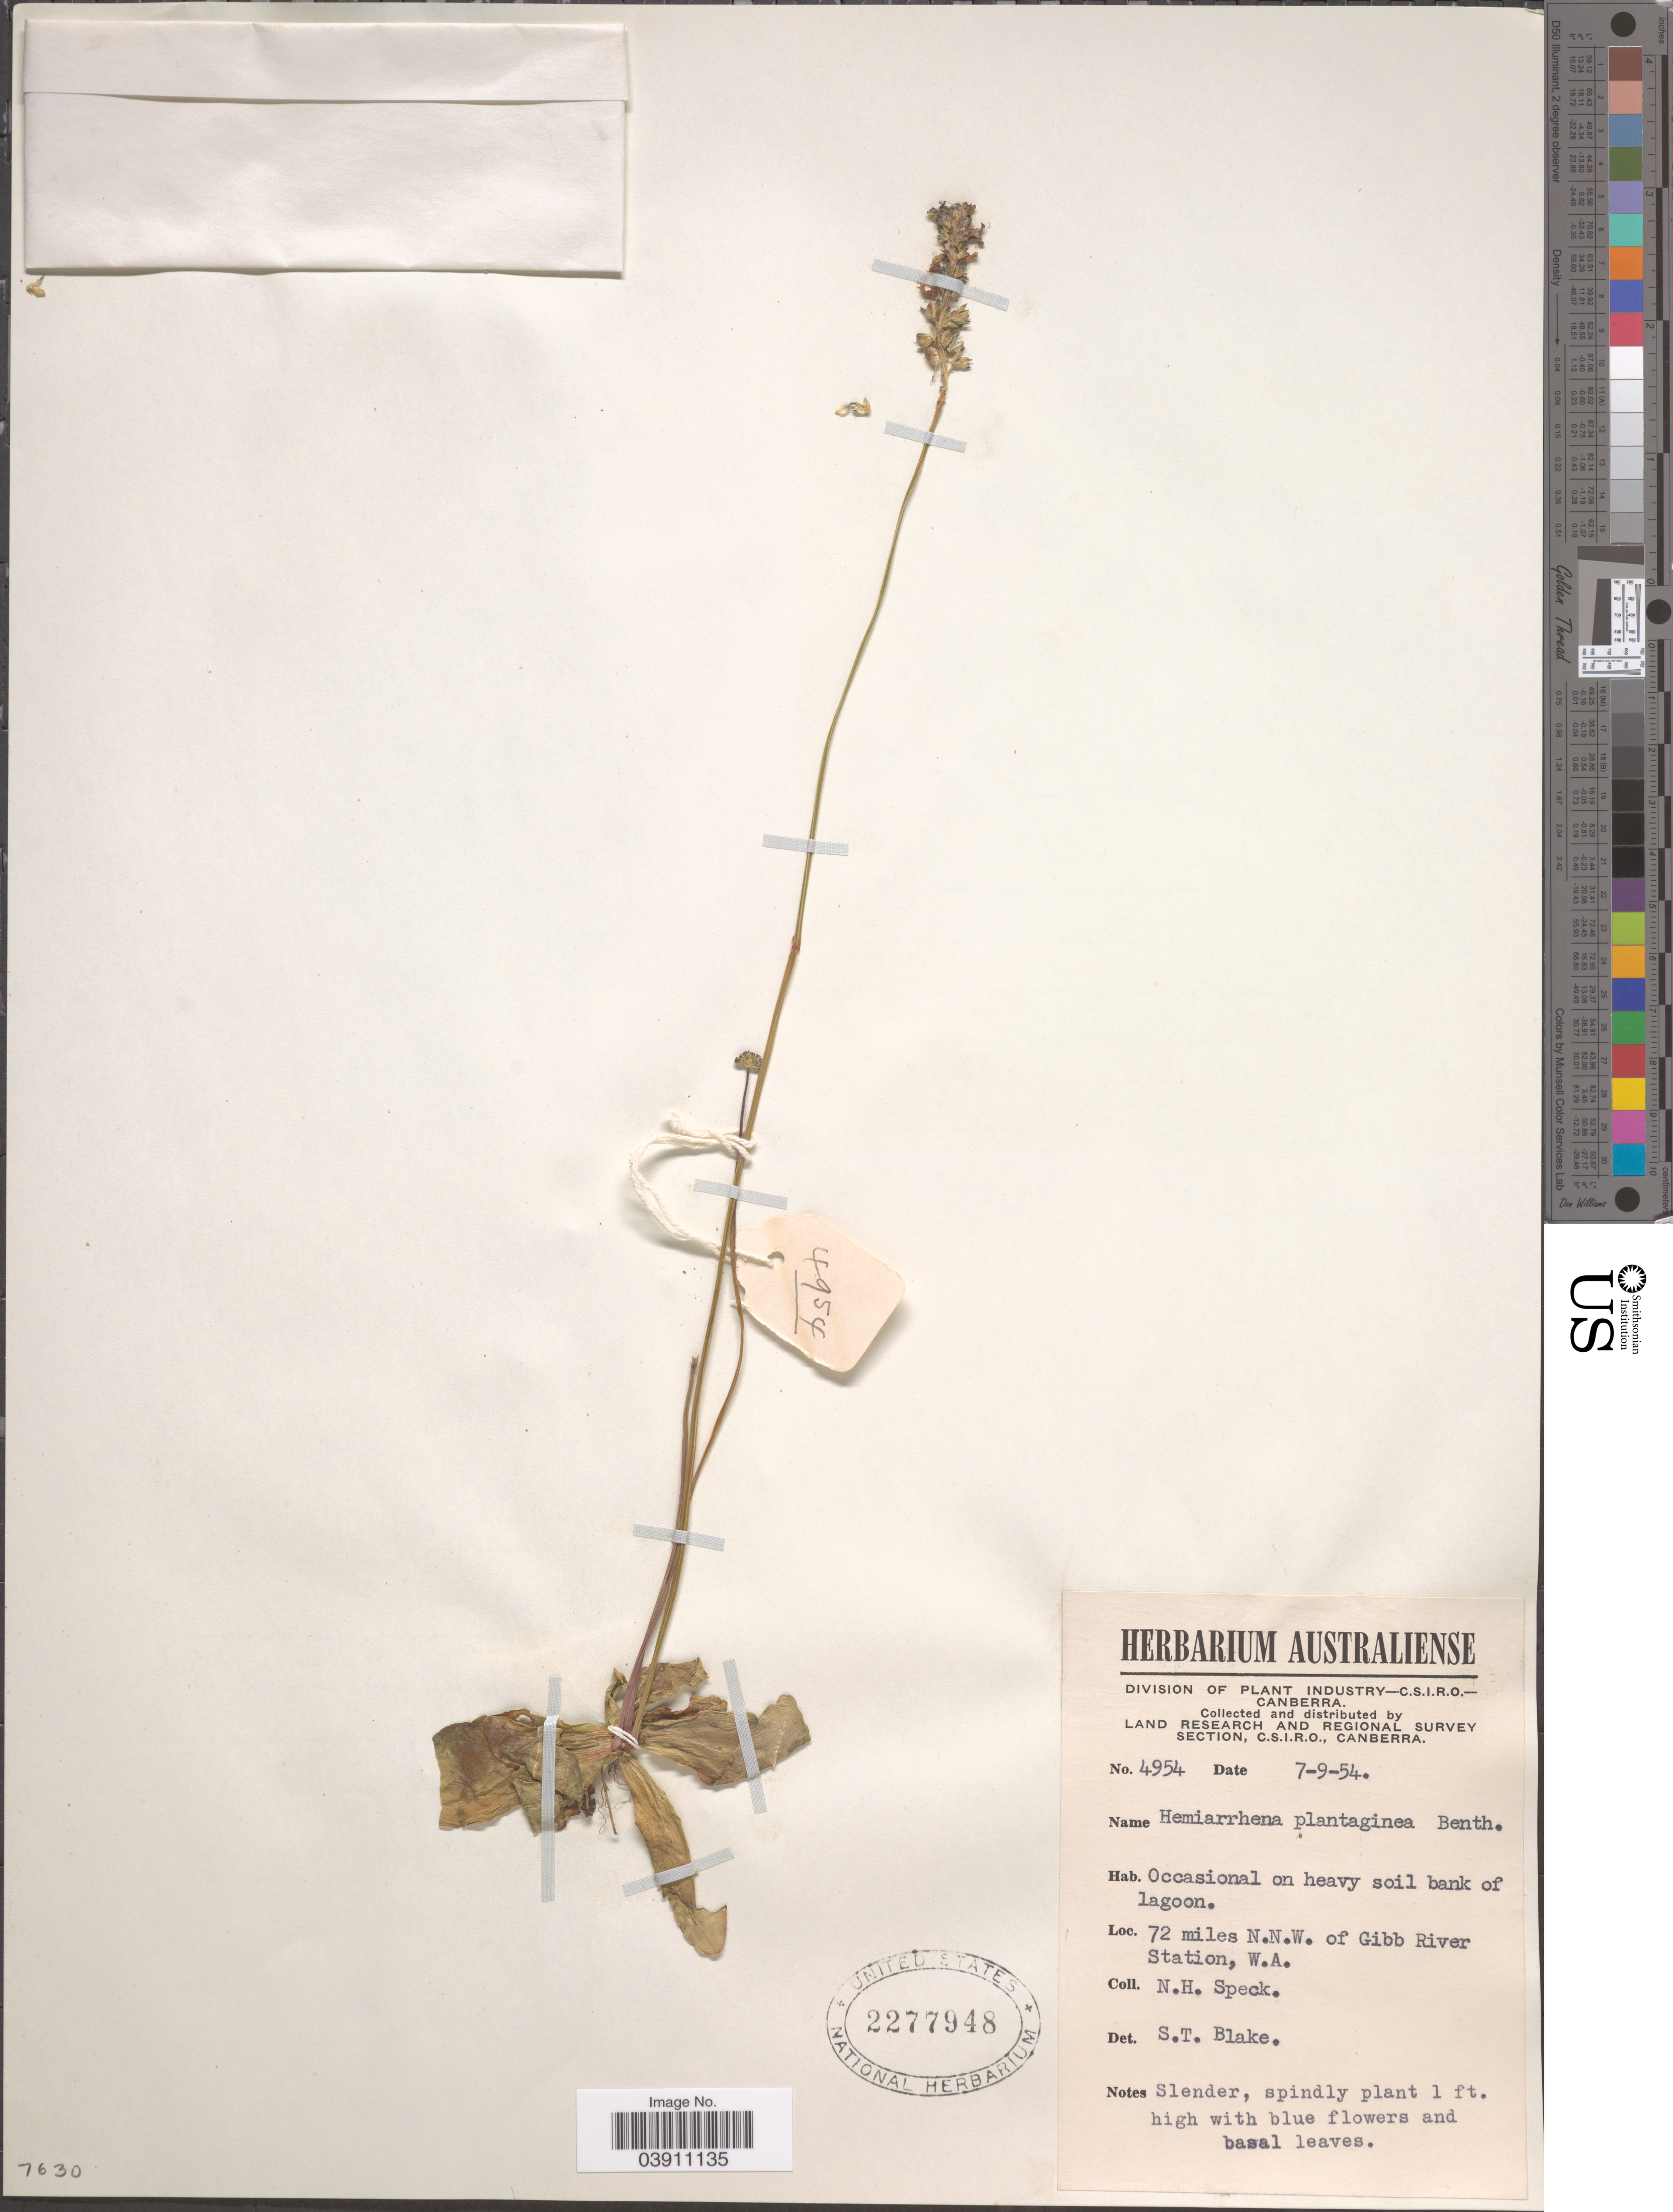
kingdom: Plantae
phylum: Tracheophyta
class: Magnoliopsida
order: Lamiales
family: Linderniaceae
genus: Hemiarrhena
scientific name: Hemiarrhena plantaginea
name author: (F. Muell.) Benth.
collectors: N. Speck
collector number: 4954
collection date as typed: Transcribed d/m/y: 7/9/54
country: Australia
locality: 72 miles N.N.W. of Gibb River Station, W.A.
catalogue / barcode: US 2277948